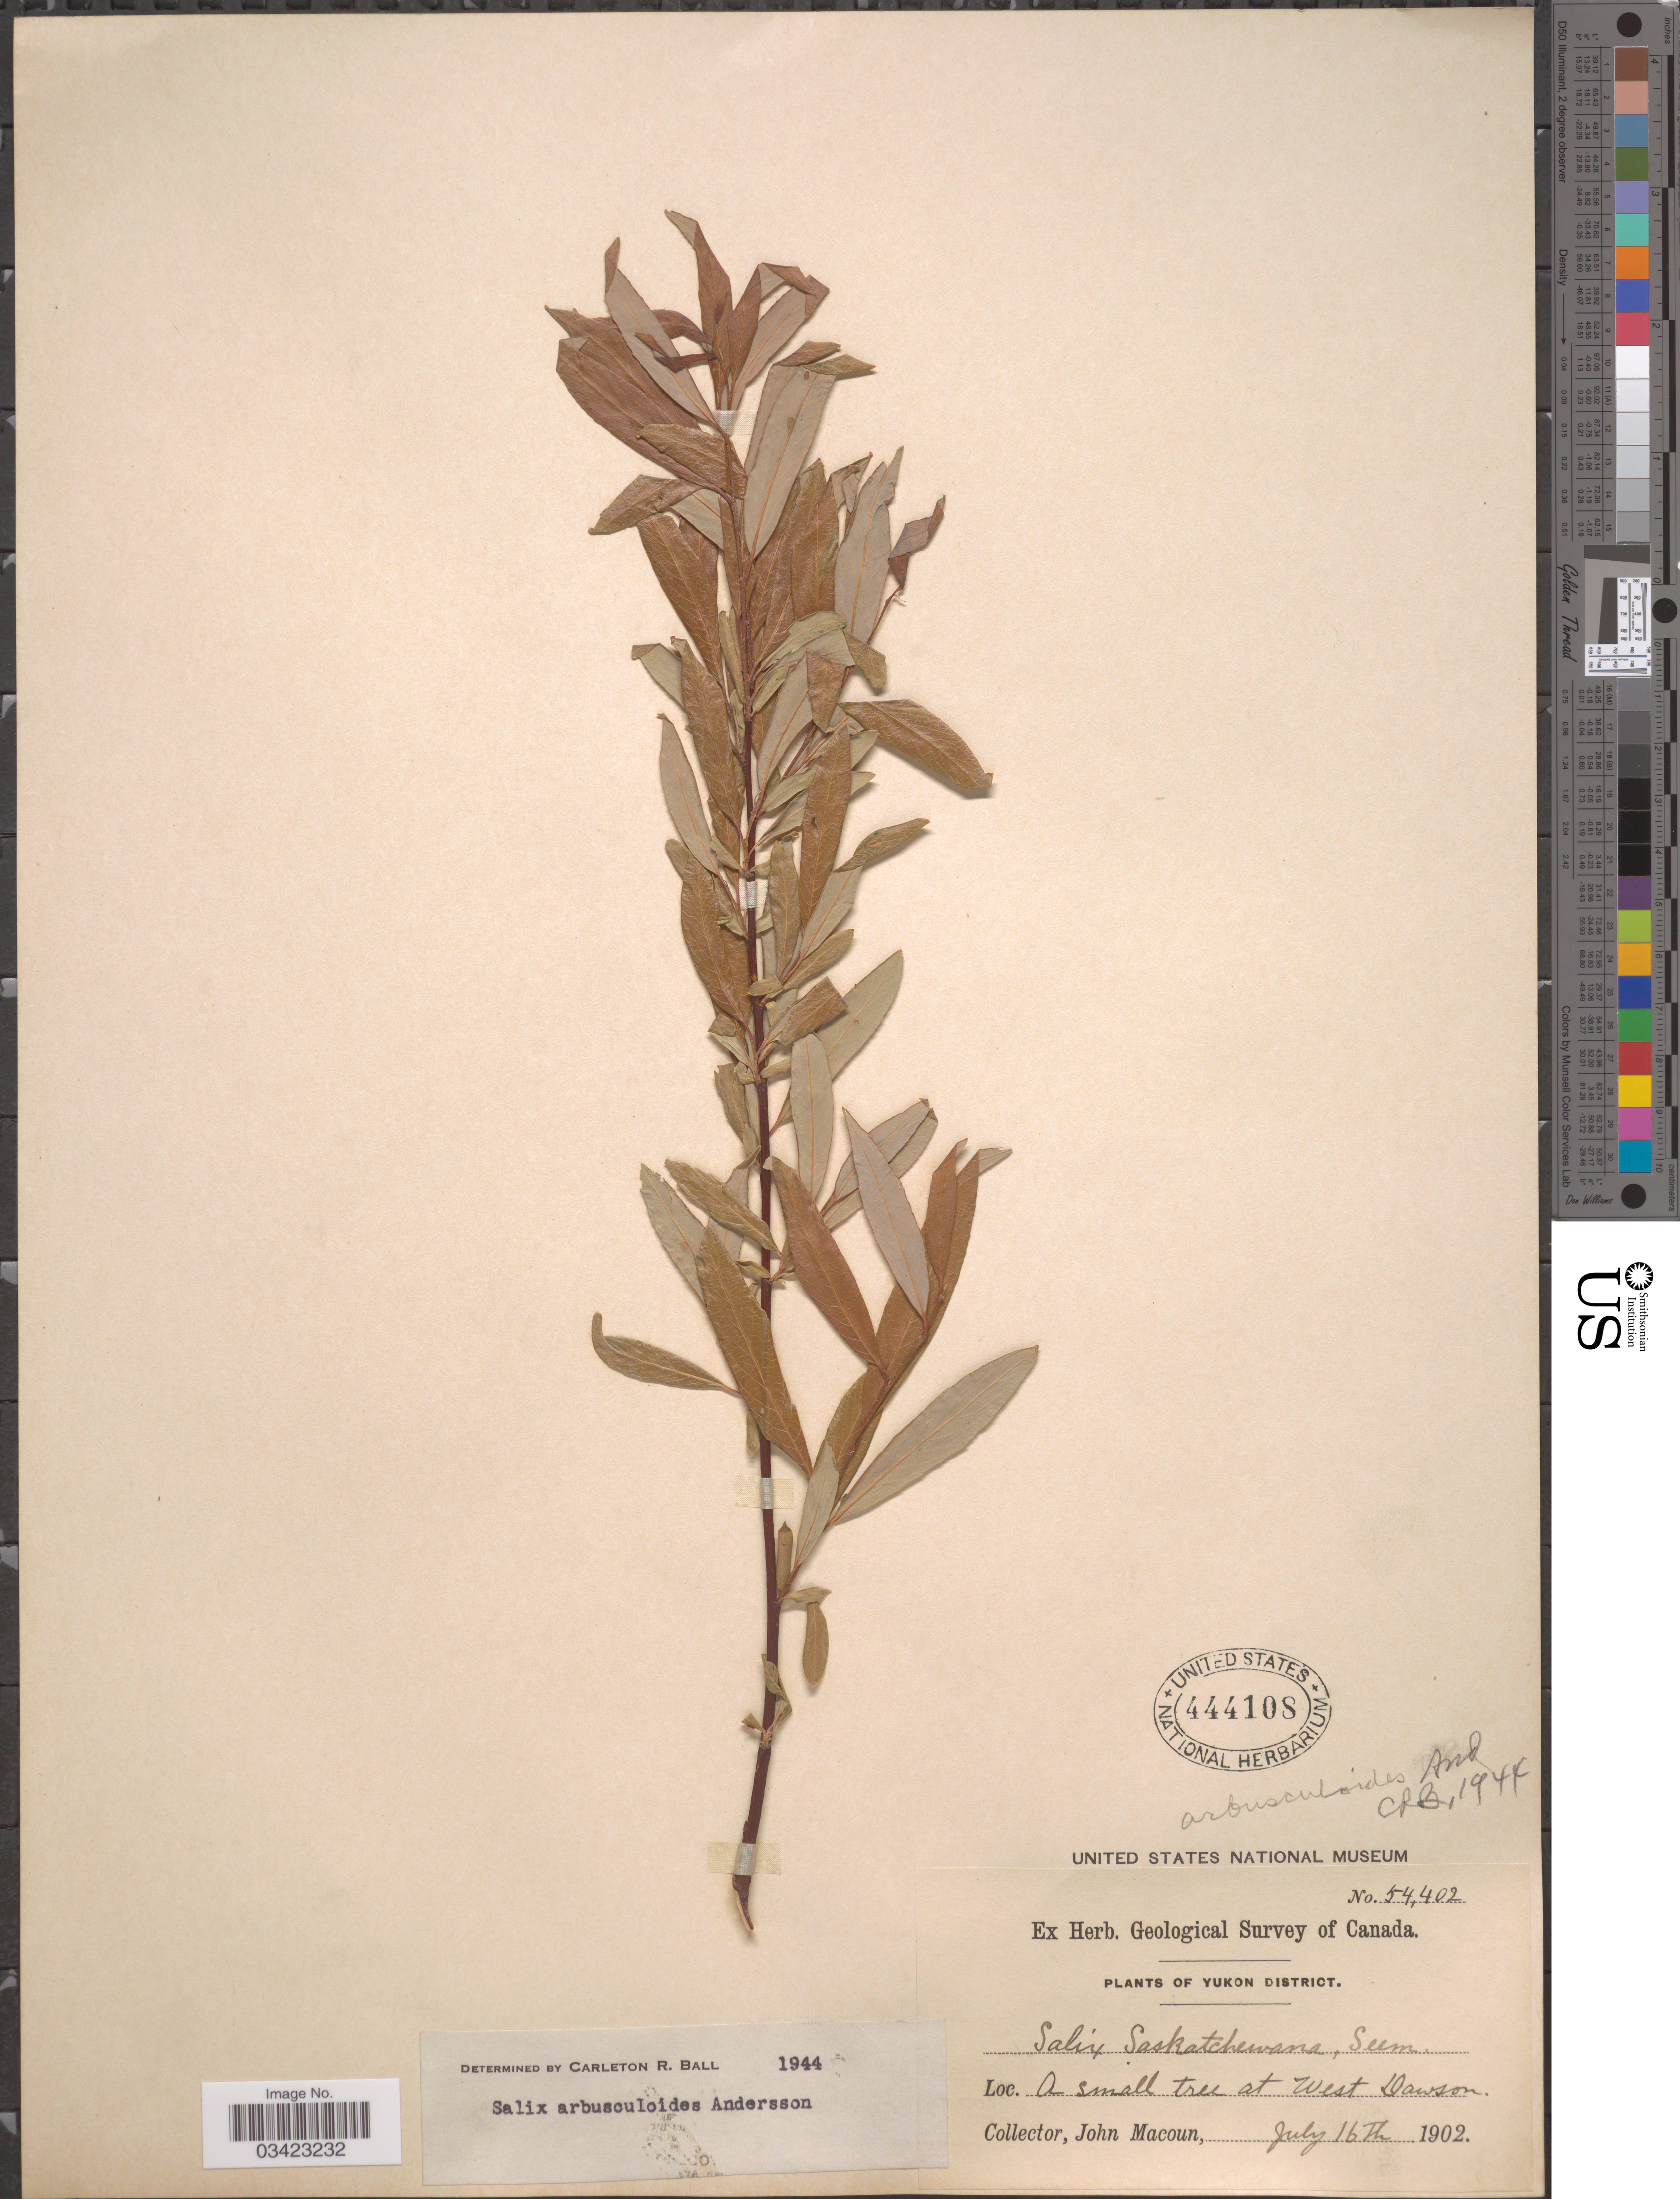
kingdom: Plantae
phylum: Tracheophyta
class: Magnoliopsida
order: Malpighiales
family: Salicaceae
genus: Salix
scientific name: Salix arbusculoides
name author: Andersson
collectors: J. Macoun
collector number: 54402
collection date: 1902-07-16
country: Canada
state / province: Yukon Territory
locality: Yukon District. West Dawson.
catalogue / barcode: US 444108